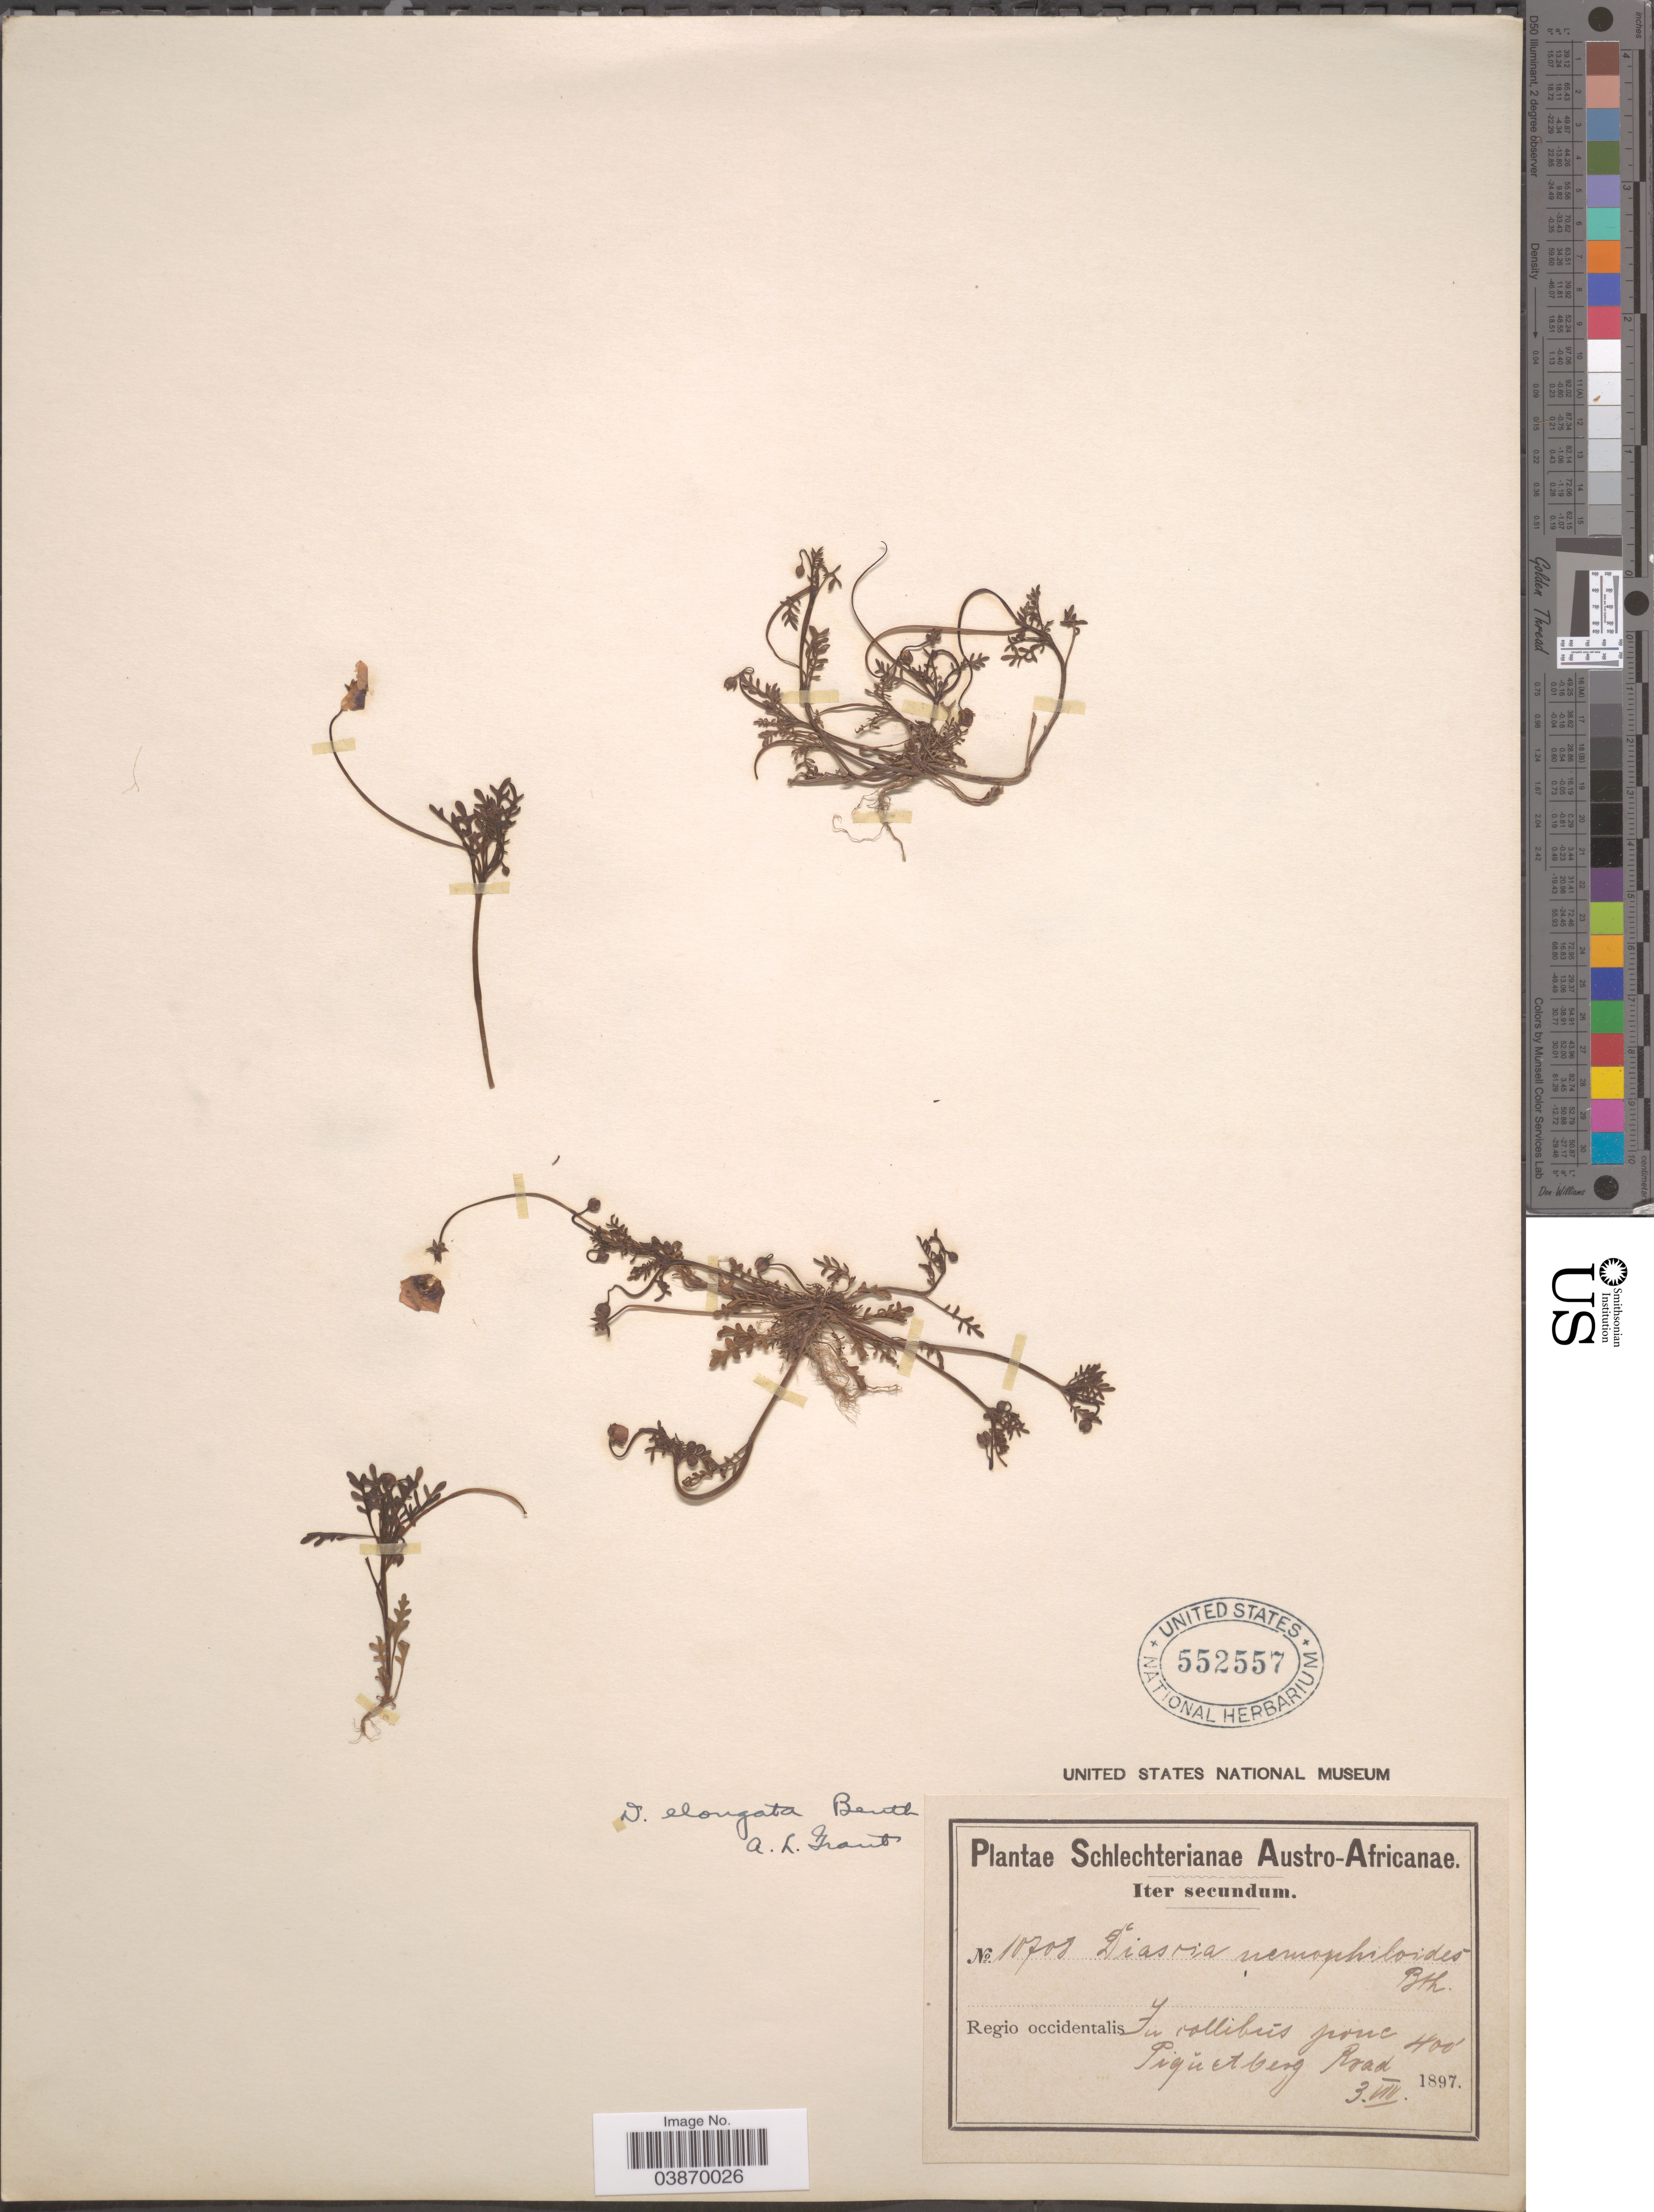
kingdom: Plantae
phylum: Tracheophyta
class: Magnoliopsida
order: Lamiales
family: Scrophulariaceae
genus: Diascia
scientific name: Diascia elongata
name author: Benth.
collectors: Schlechter, --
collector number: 10708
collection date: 1897-08-03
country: South Africa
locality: Austro-Africanae. Regio occidentalis. In rollibus pone Piqŭetberg Road.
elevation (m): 122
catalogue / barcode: US 552557